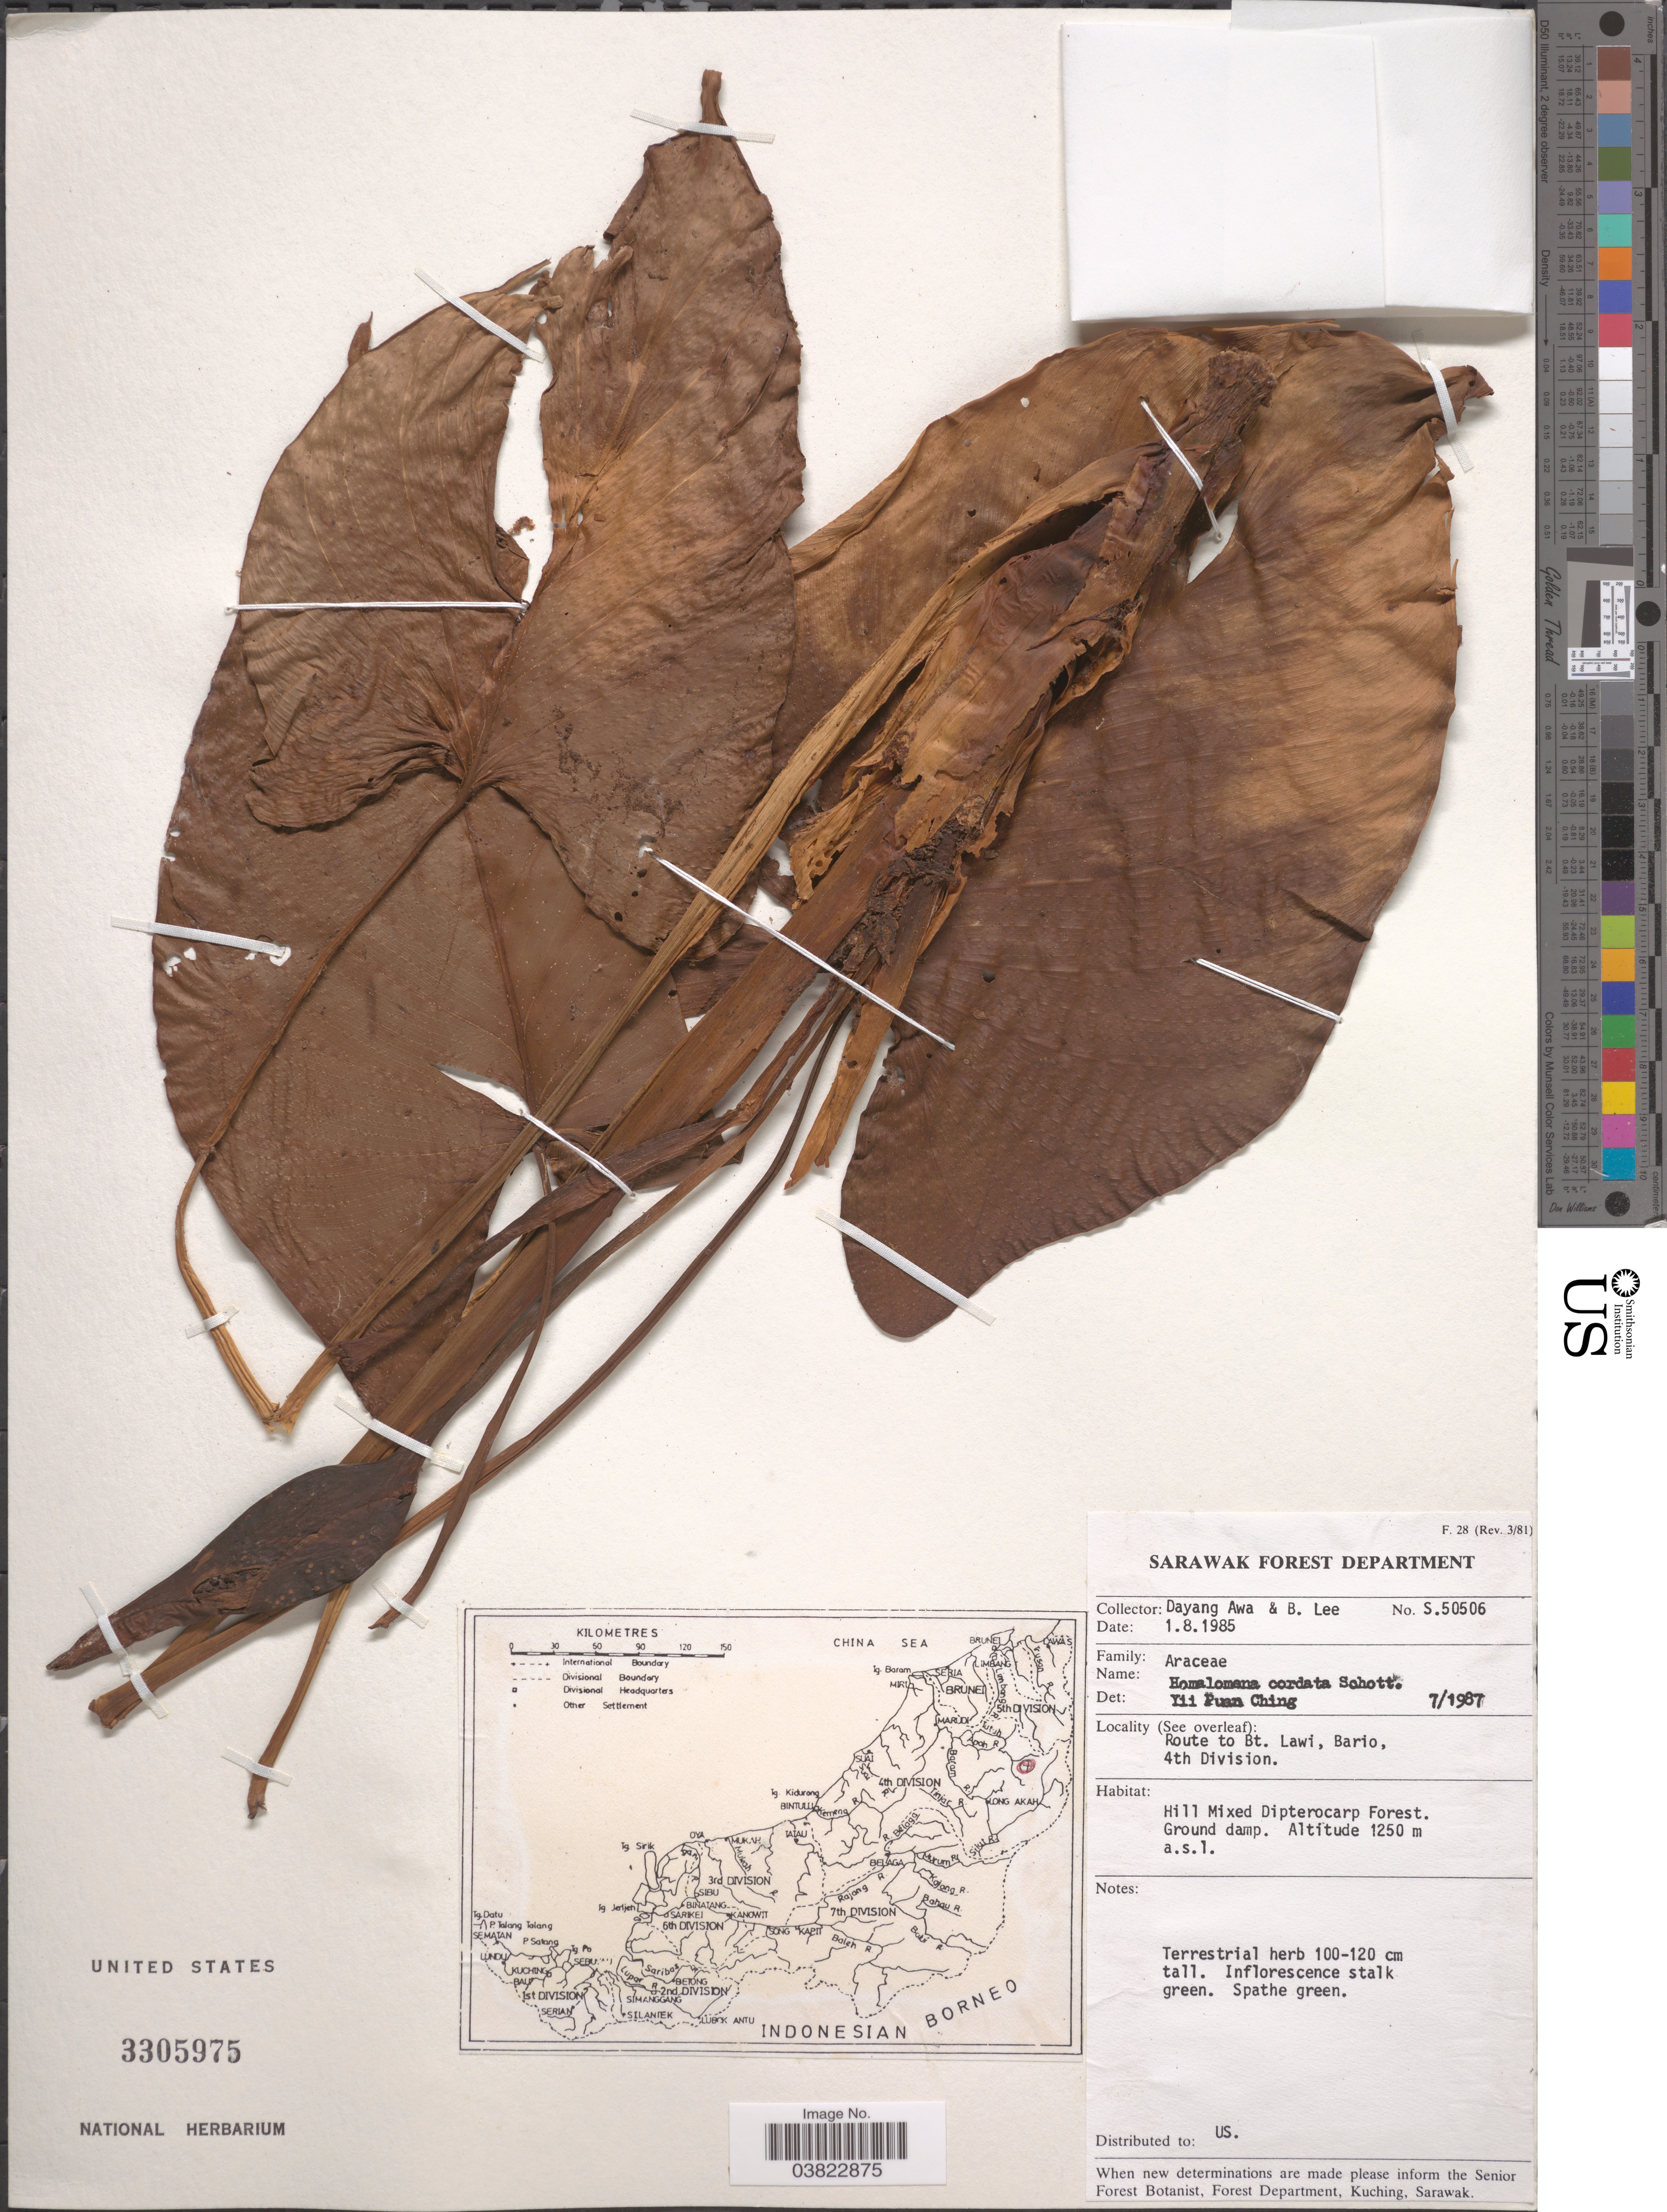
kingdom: Plantae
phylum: Tracheophyta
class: Liliopsida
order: Alismatales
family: Araceae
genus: Homalomena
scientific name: Homalomena cordata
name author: Schott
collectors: D. Awa & B. Lee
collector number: S.50506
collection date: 1985-08-01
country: Malaysia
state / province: Sarawak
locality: Route to Bt. Lawi, Bario, 4th Division.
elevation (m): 1250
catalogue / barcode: US 3305975